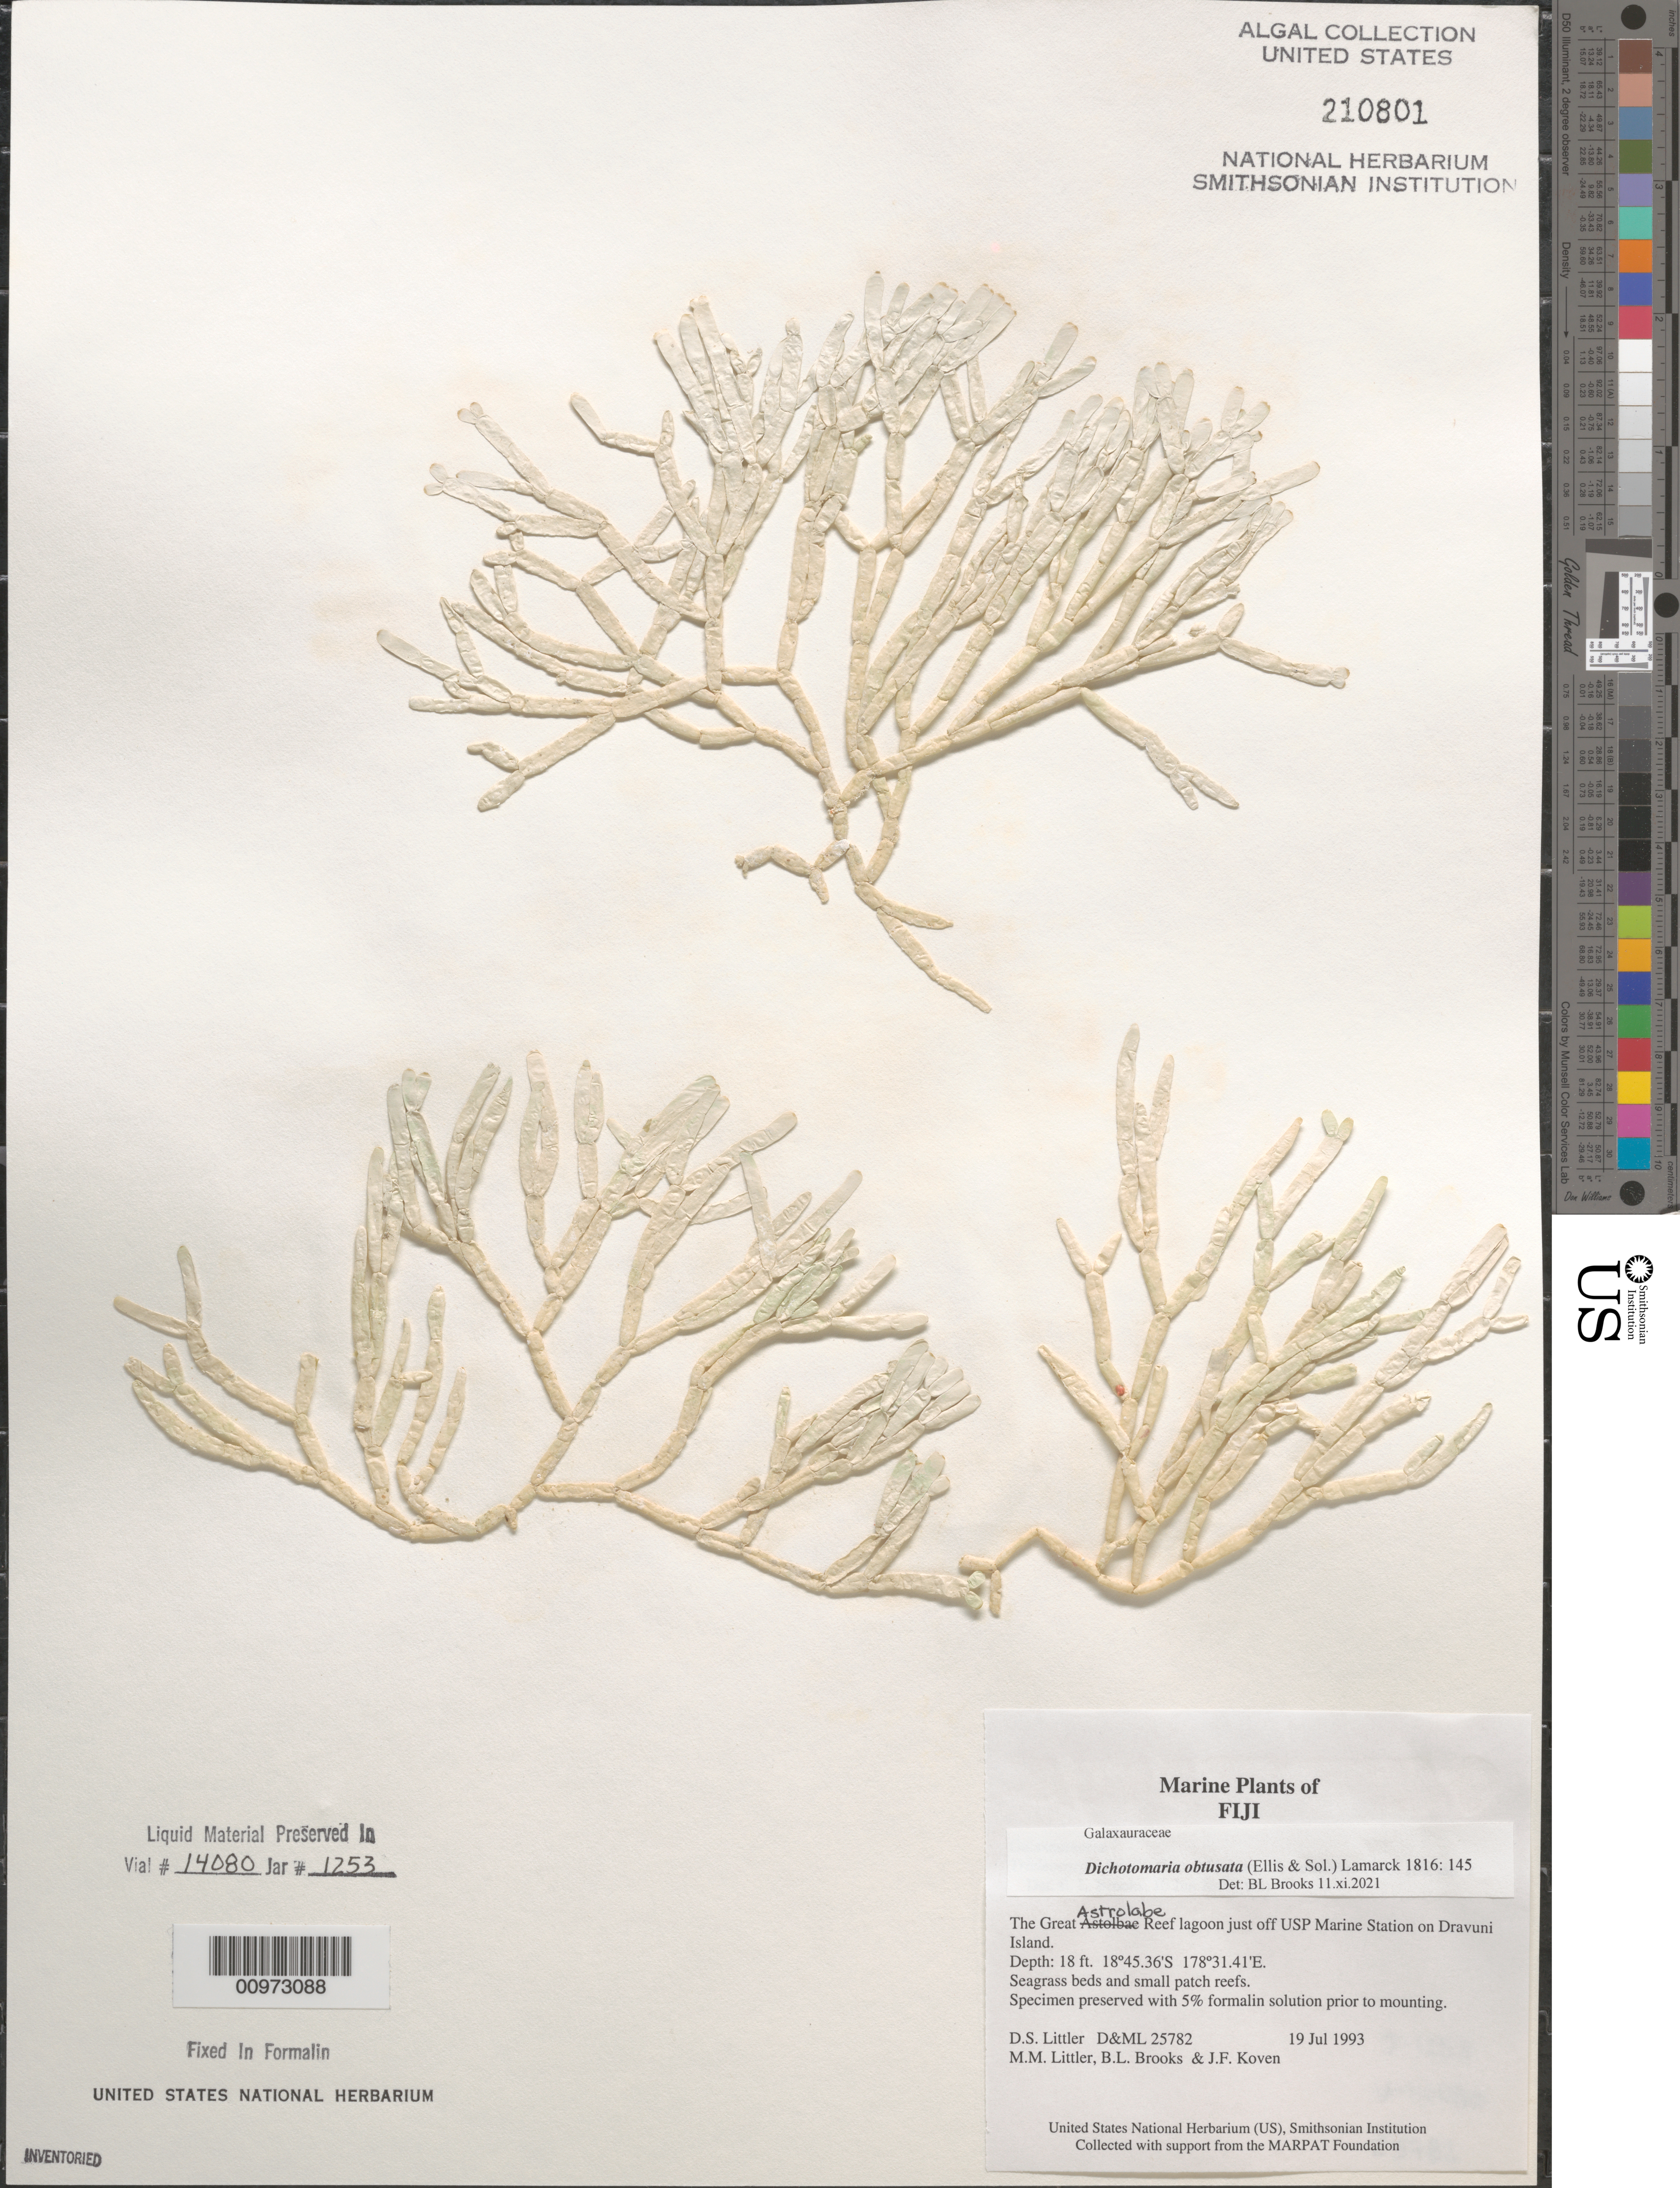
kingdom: Plantae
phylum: Rhodophyta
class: Florideophyceae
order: Nemaliales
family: Galaxauraceae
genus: Dichotomaria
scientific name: Dichotomaria obtusata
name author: (Ellis & Sol.) Lam.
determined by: Brooks, B. L., (BOT), Smithsonian Institution - National Museum of Natural History (UNITED STATES)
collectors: D. S. Littler, M. M. Littler, B. Brooks & J. Koven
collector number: D&ML 25782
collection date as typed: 19 Jul 1993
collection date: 1993-07-19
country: Fiji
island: Dravuni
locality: Great Astrolabe Reef lagoon just off USP Marine Station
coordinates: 18 45.36'S, 178 31.41'E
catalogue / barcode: US 210801